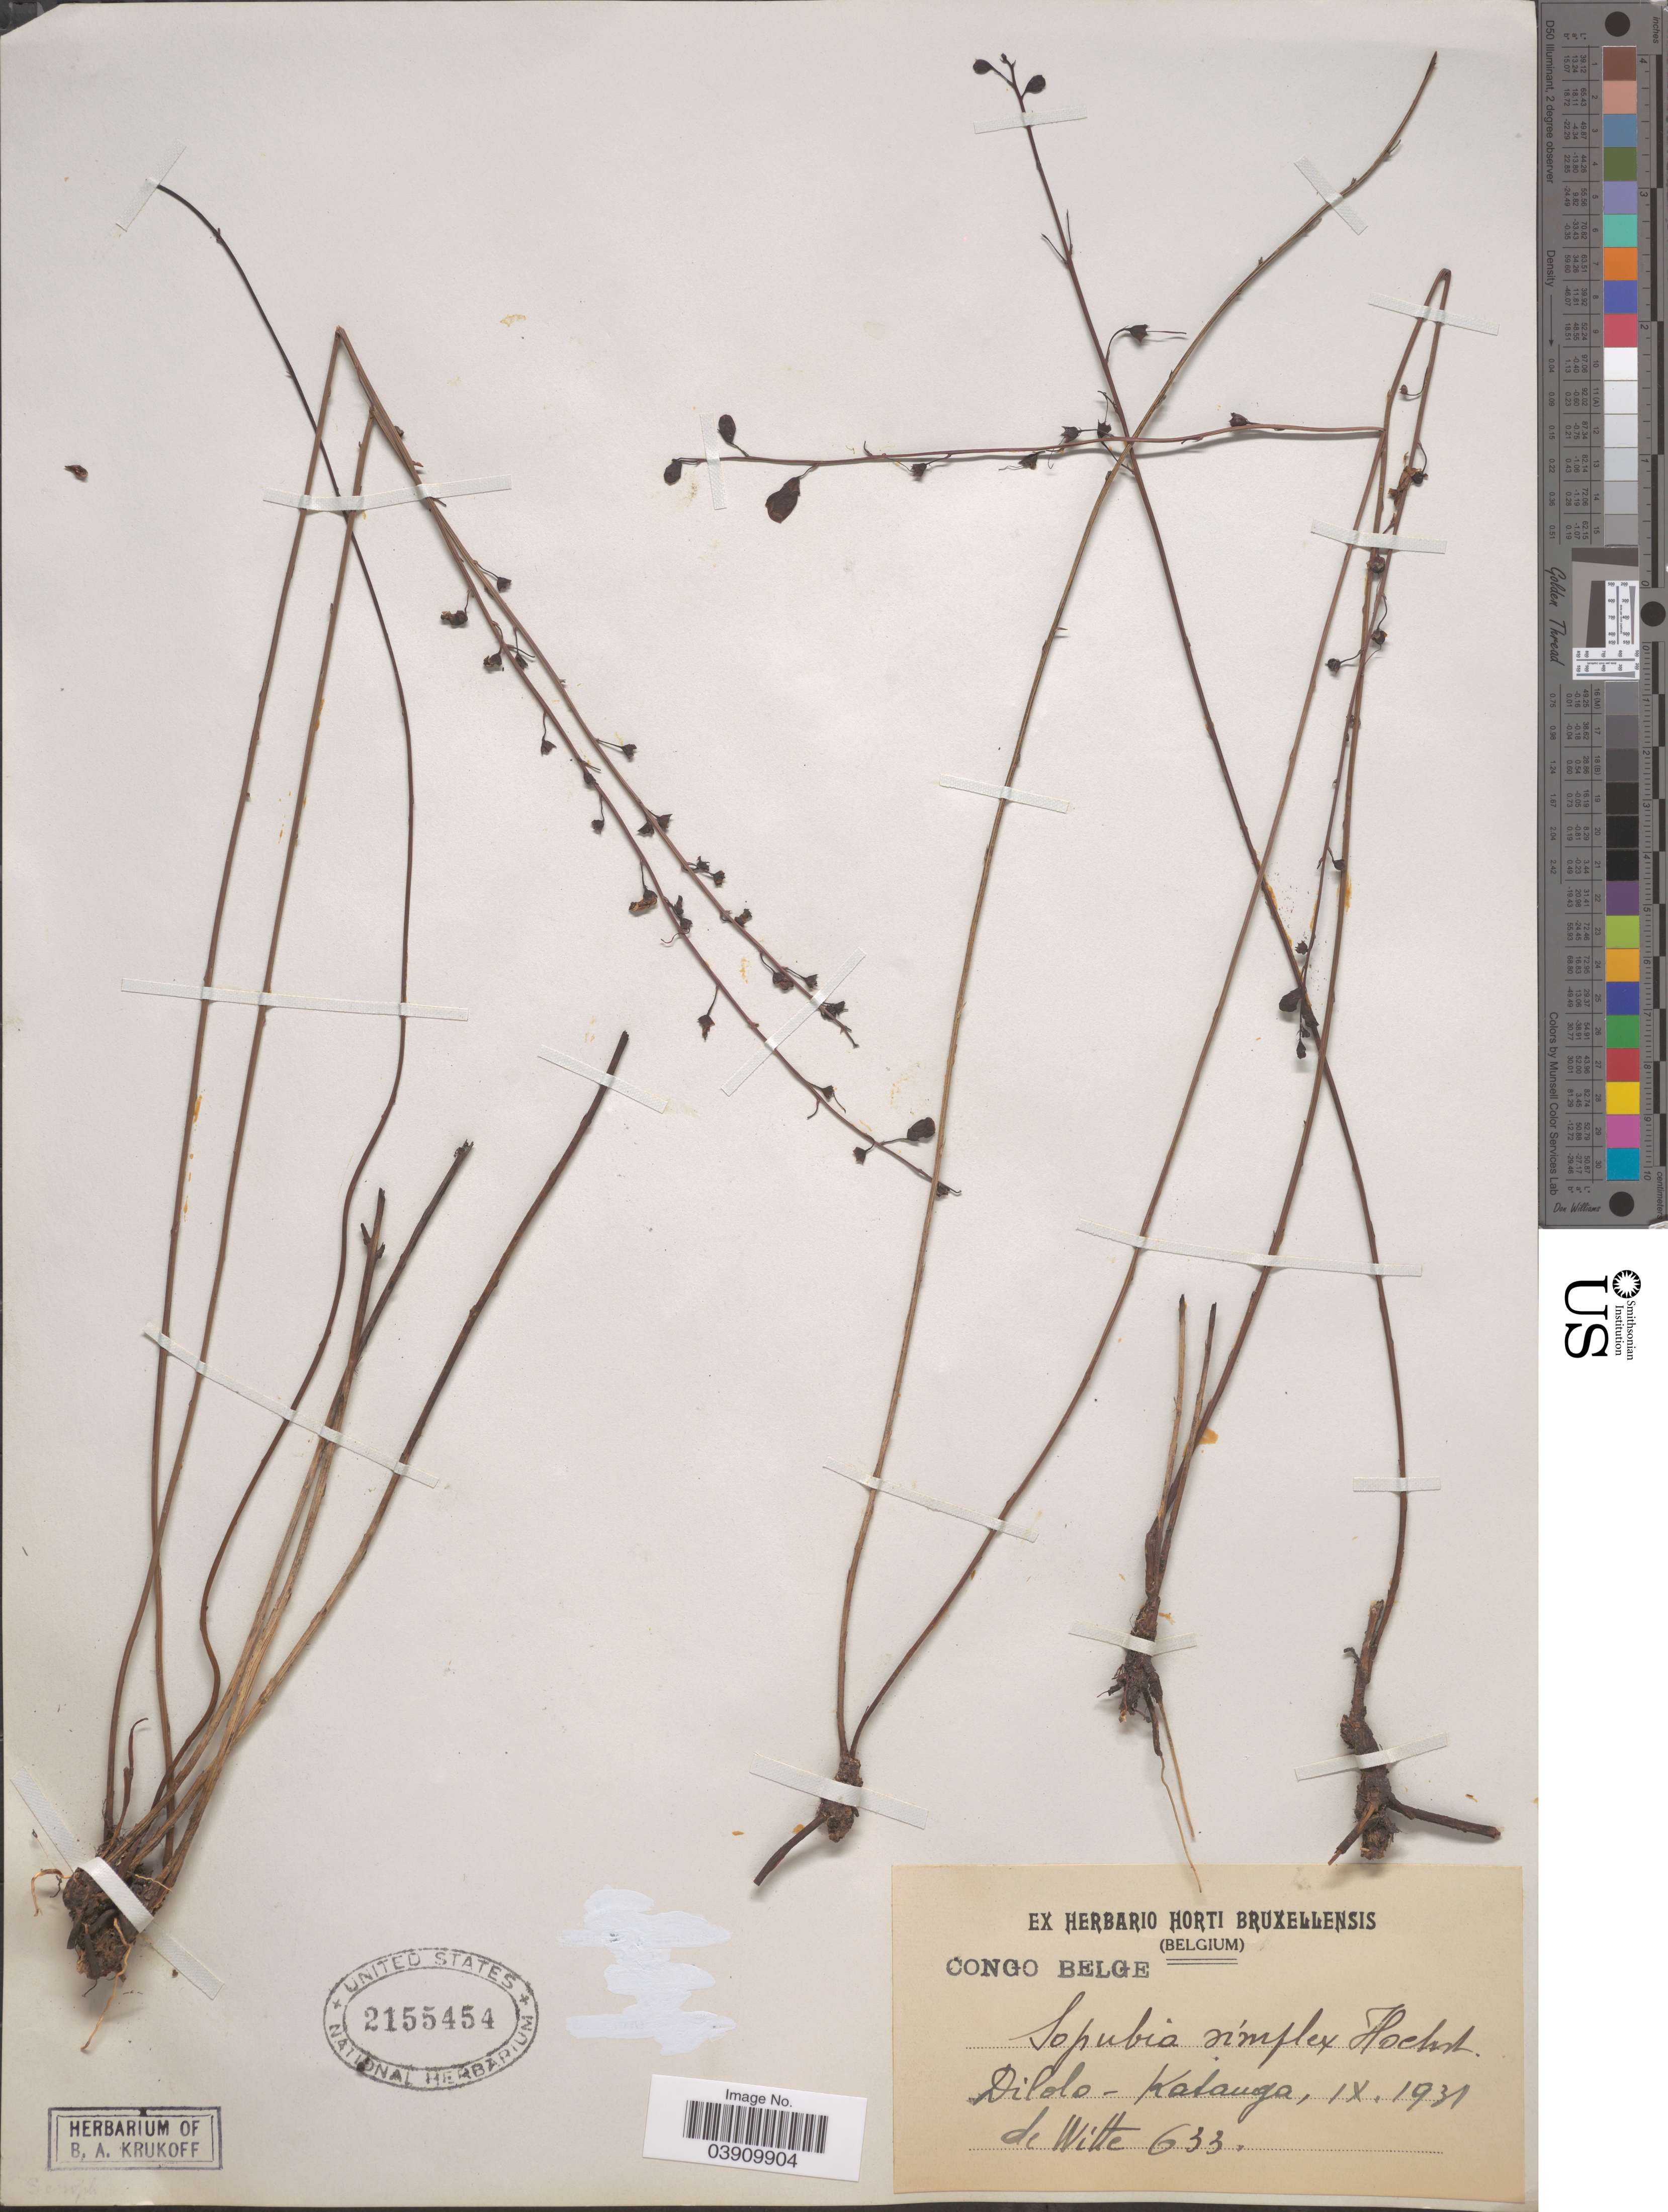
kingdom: Plantae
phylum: Tracheophyta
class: Magnoliopsida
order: Lamiales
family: Orobanchaceae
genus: Sopubia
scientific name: Sopubia simplex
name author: Hochst. & Hochst.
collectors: -. de Witte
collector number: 633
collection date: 1931-09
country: Congo, Democratic Republic of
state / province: Lualaba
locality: Congo Belge. Dilolo - Katanga.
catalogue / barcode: US 2155454